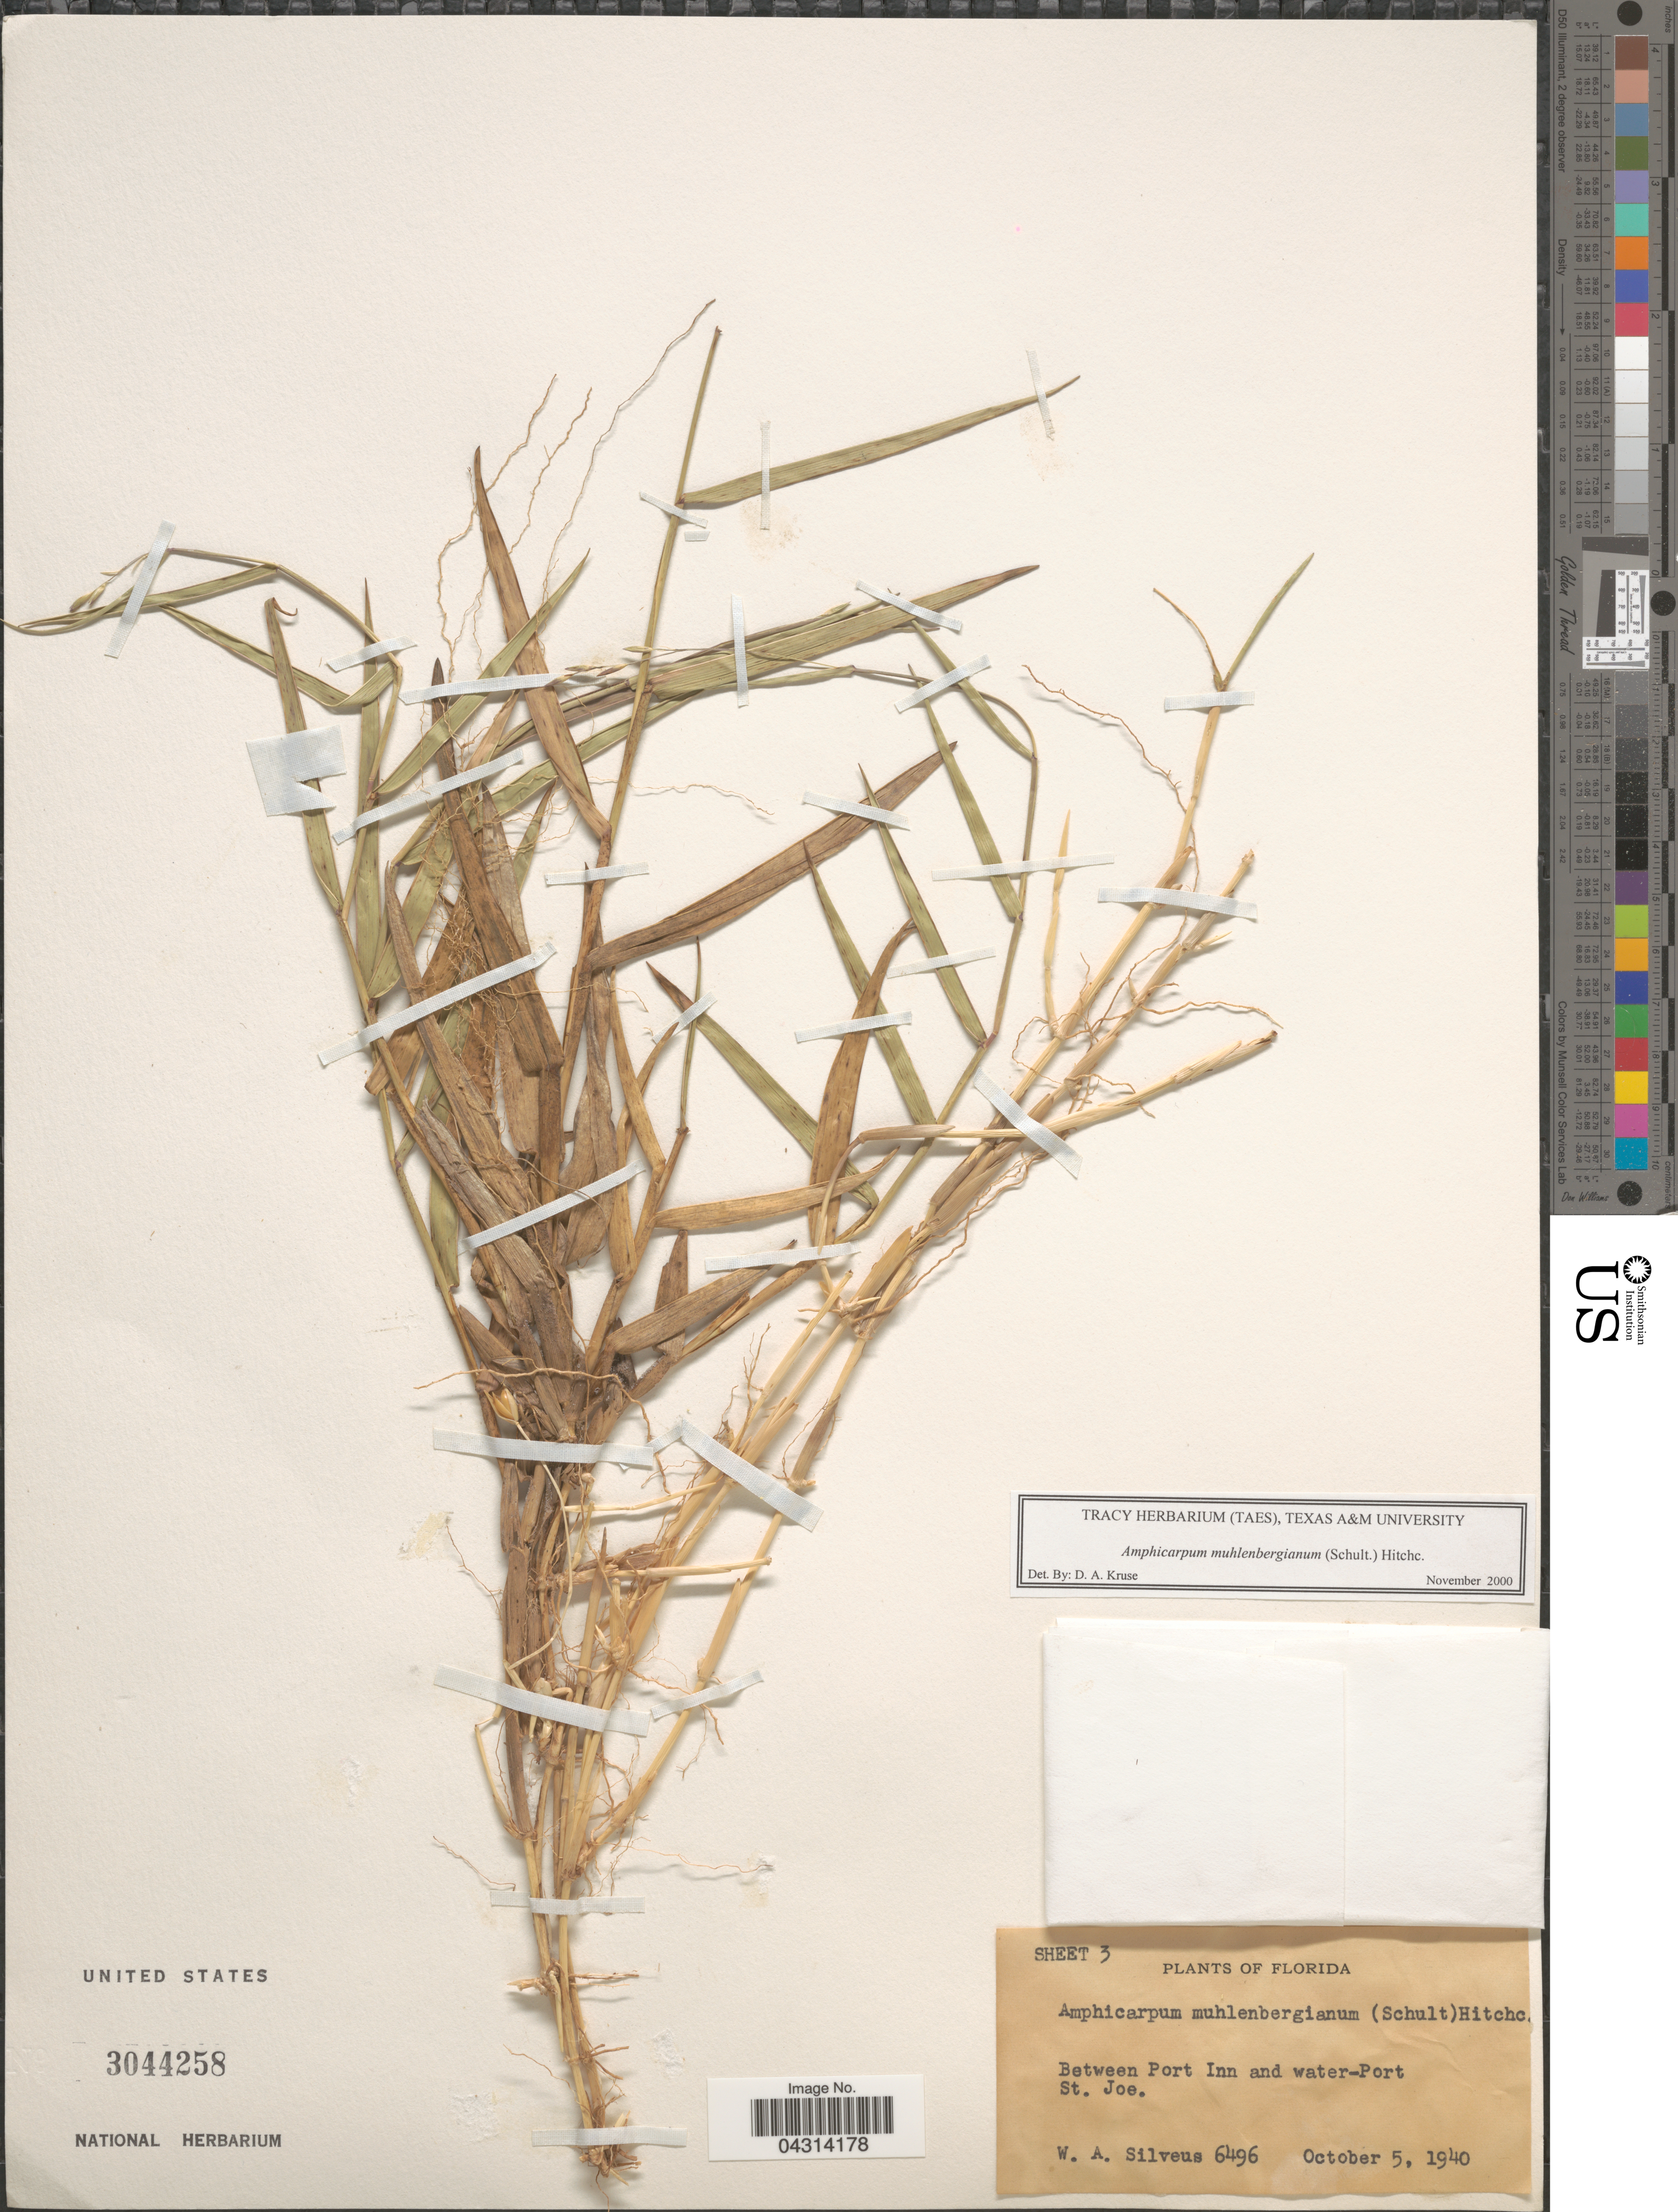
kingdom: Plantae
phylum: Tracheophyta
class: Liliopsida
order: Poales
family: Poaceae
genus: Amphicarpum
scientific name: Amphicarpum muhlenbergianum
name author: (Schult.) Hitchc.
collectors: W. Silveus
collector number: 6496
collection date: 1940-10-05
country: United States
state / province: Florida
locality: Between Port Inn and water, Port St. Joe.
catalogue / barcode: US 3044258